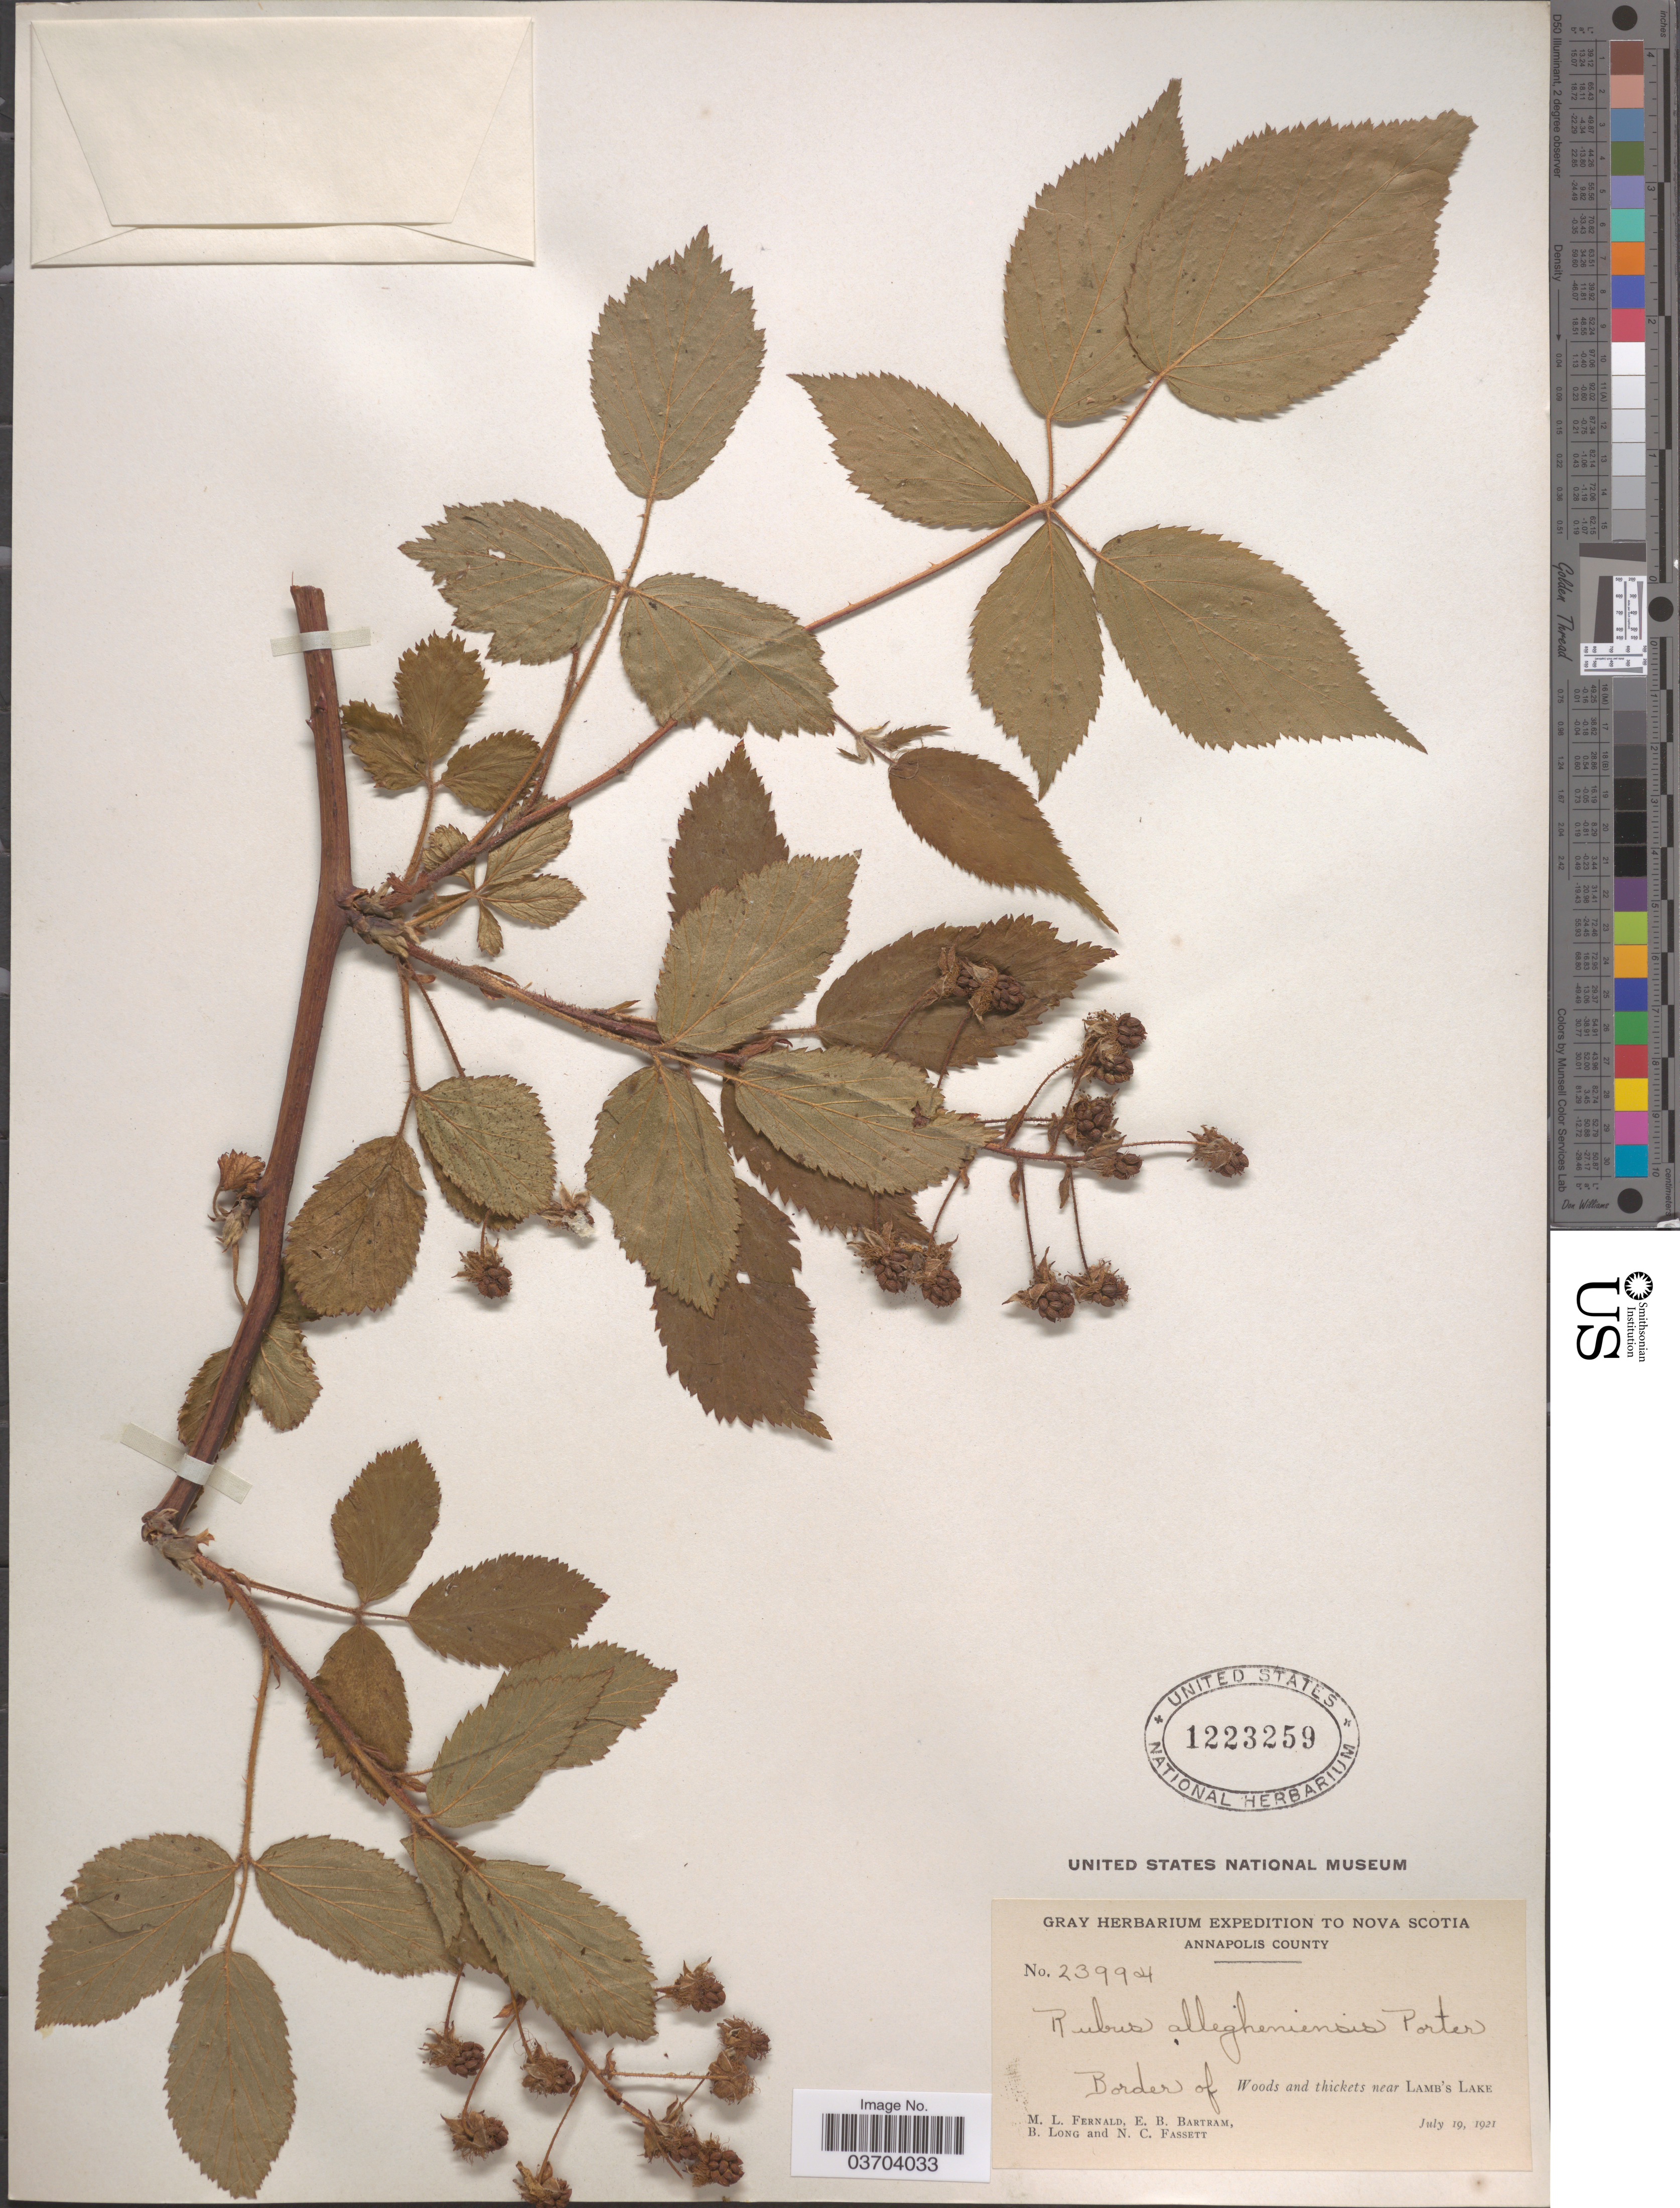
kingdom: Plantae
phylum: Tracheophyta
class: Magnoliopsida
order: Rosales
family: Rosaceae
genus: Rubus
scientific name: Rubus allegheniensis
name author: Porter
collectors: M. L. Fernald, E. B. Bartram, B. Long & N. C. Fassett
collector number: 23994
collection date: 1921-07-19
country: Canada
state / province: Nova Scotia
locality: Annapolis County. Border of woods and thickets near Lamb's Lake.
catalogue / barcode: US 1223259